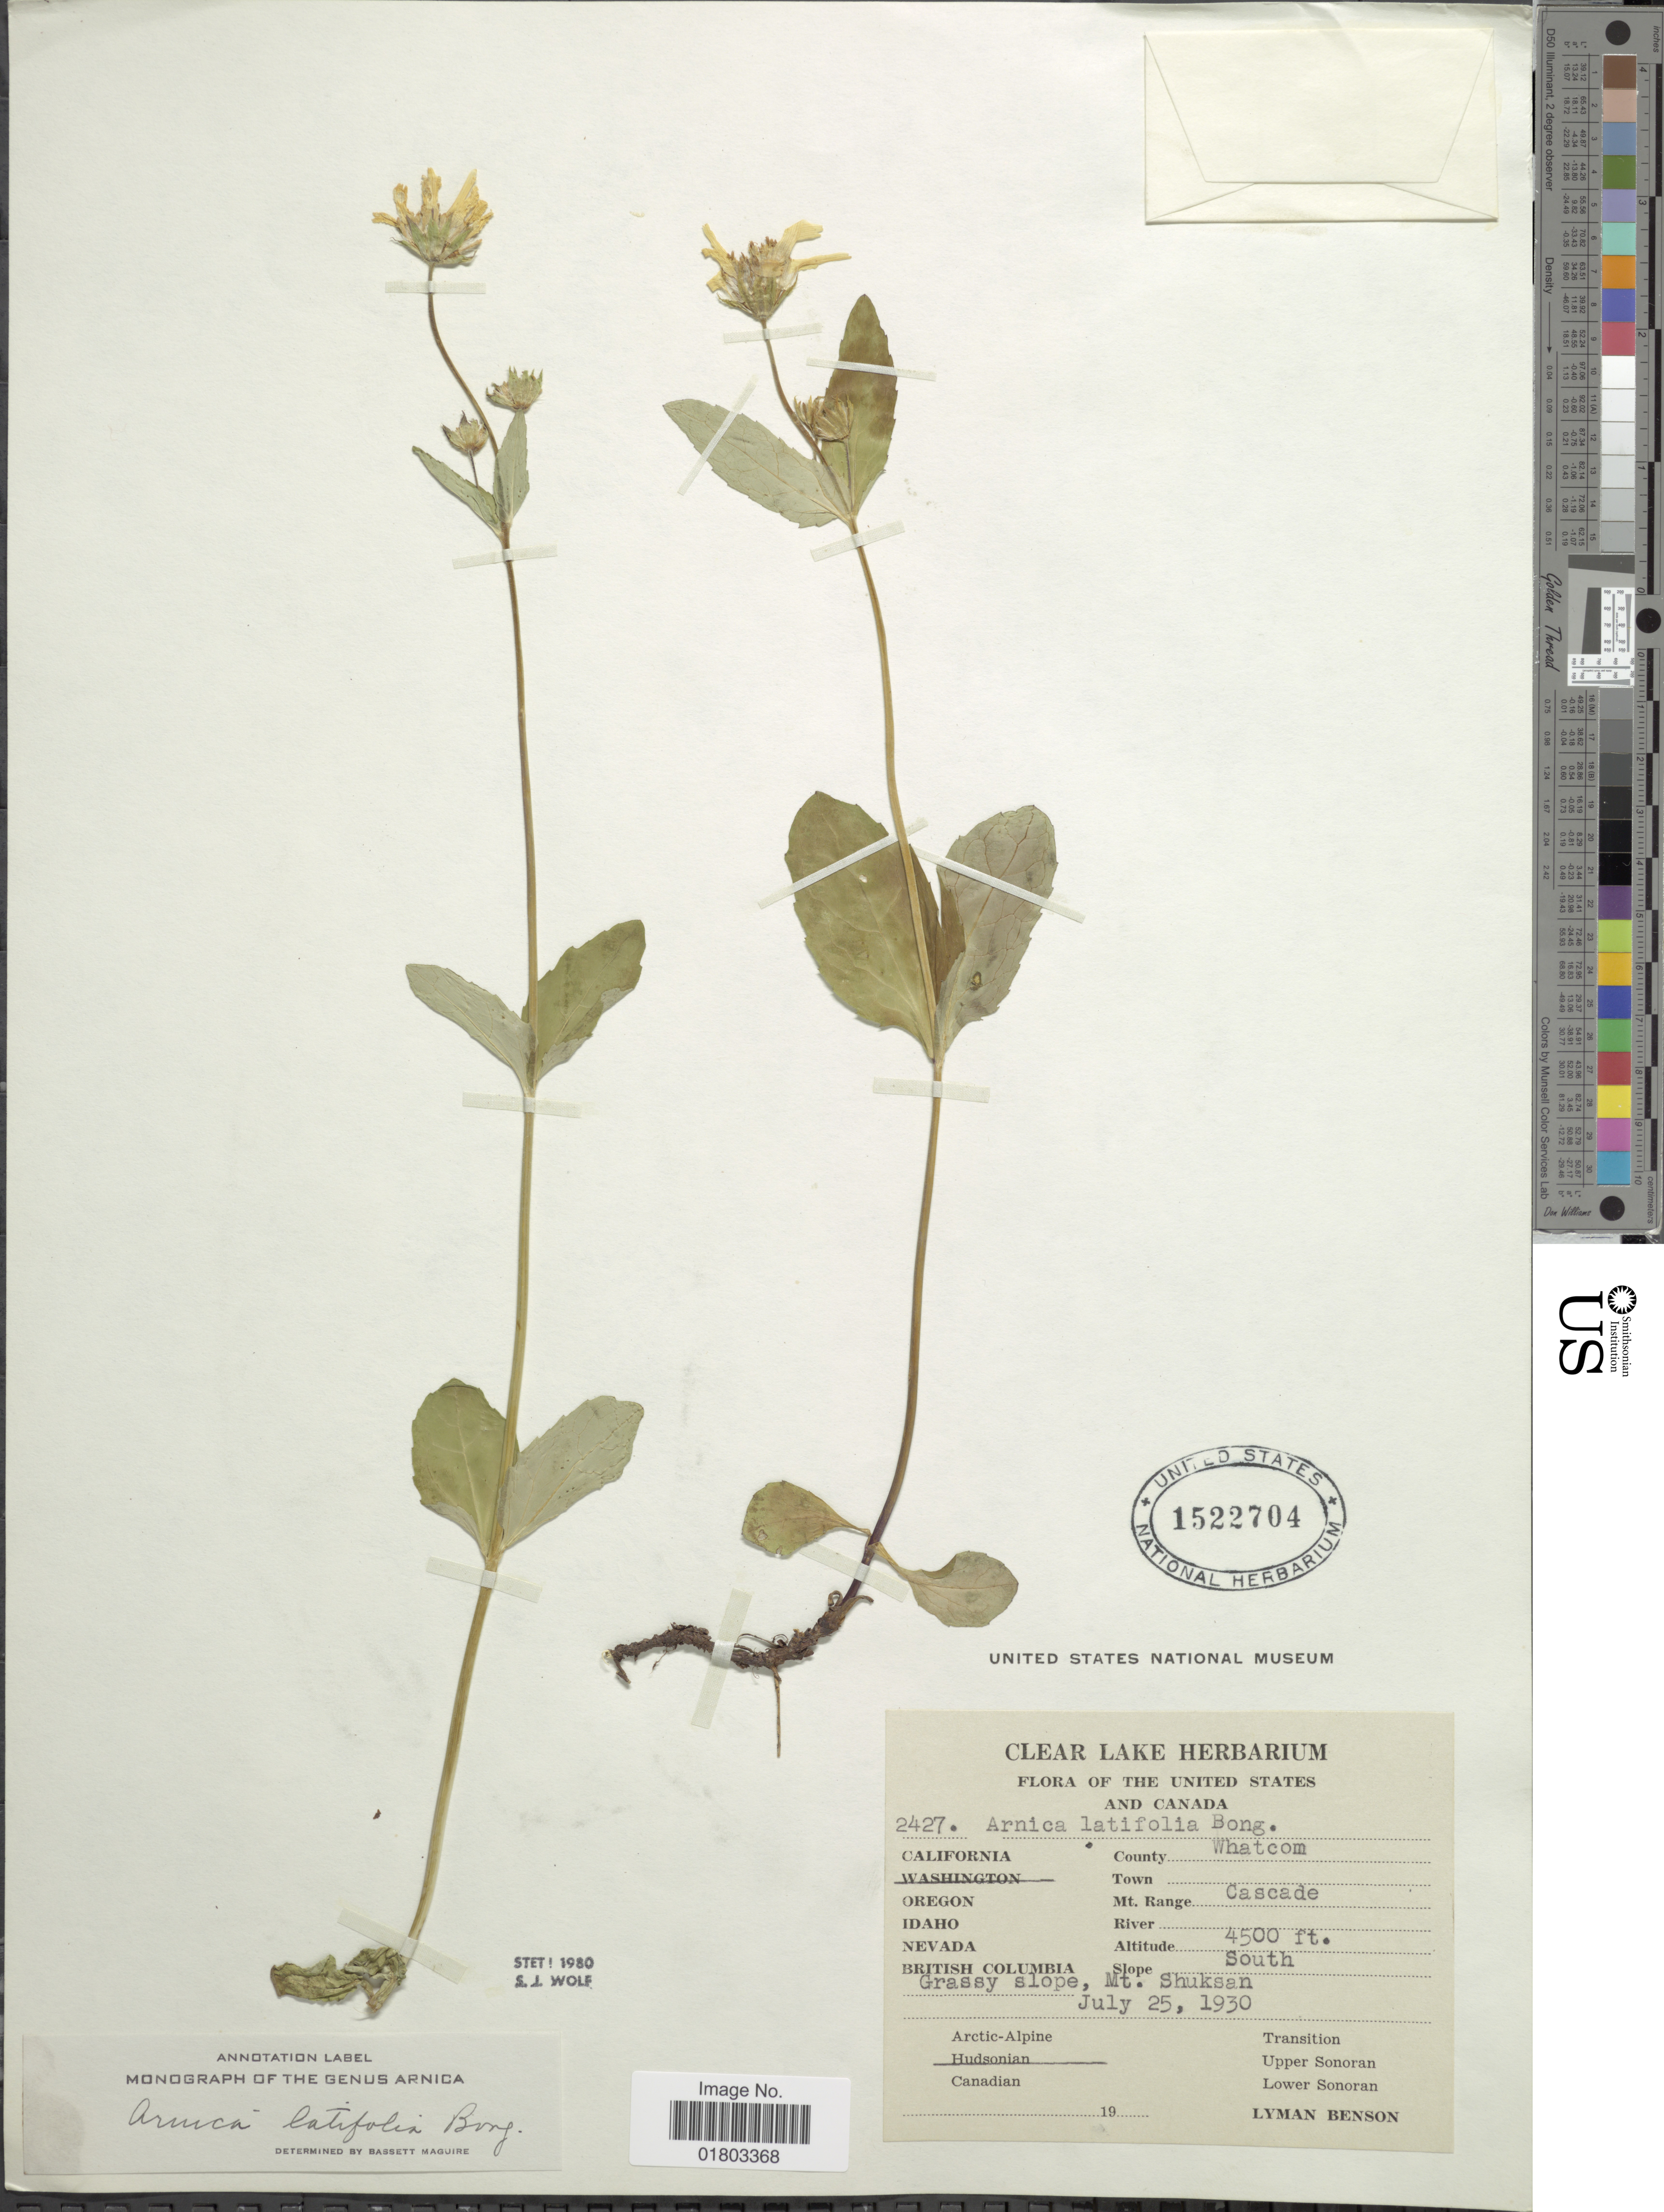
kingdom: Plantae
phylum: Tracheophyta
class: Magnoliopsida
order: Asterales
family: Asteraceae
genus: Arnica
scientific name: Arnica latifolia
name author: Bong.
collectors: L. D. Benson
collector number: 2427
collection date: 1930-07-25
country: United States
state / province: Washington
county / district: Whatcom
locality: County Whatcom, Mt Range Cascade, Slope South, Grassy slope, Mt Shuksan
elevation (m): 1372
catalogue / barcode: US 1522704